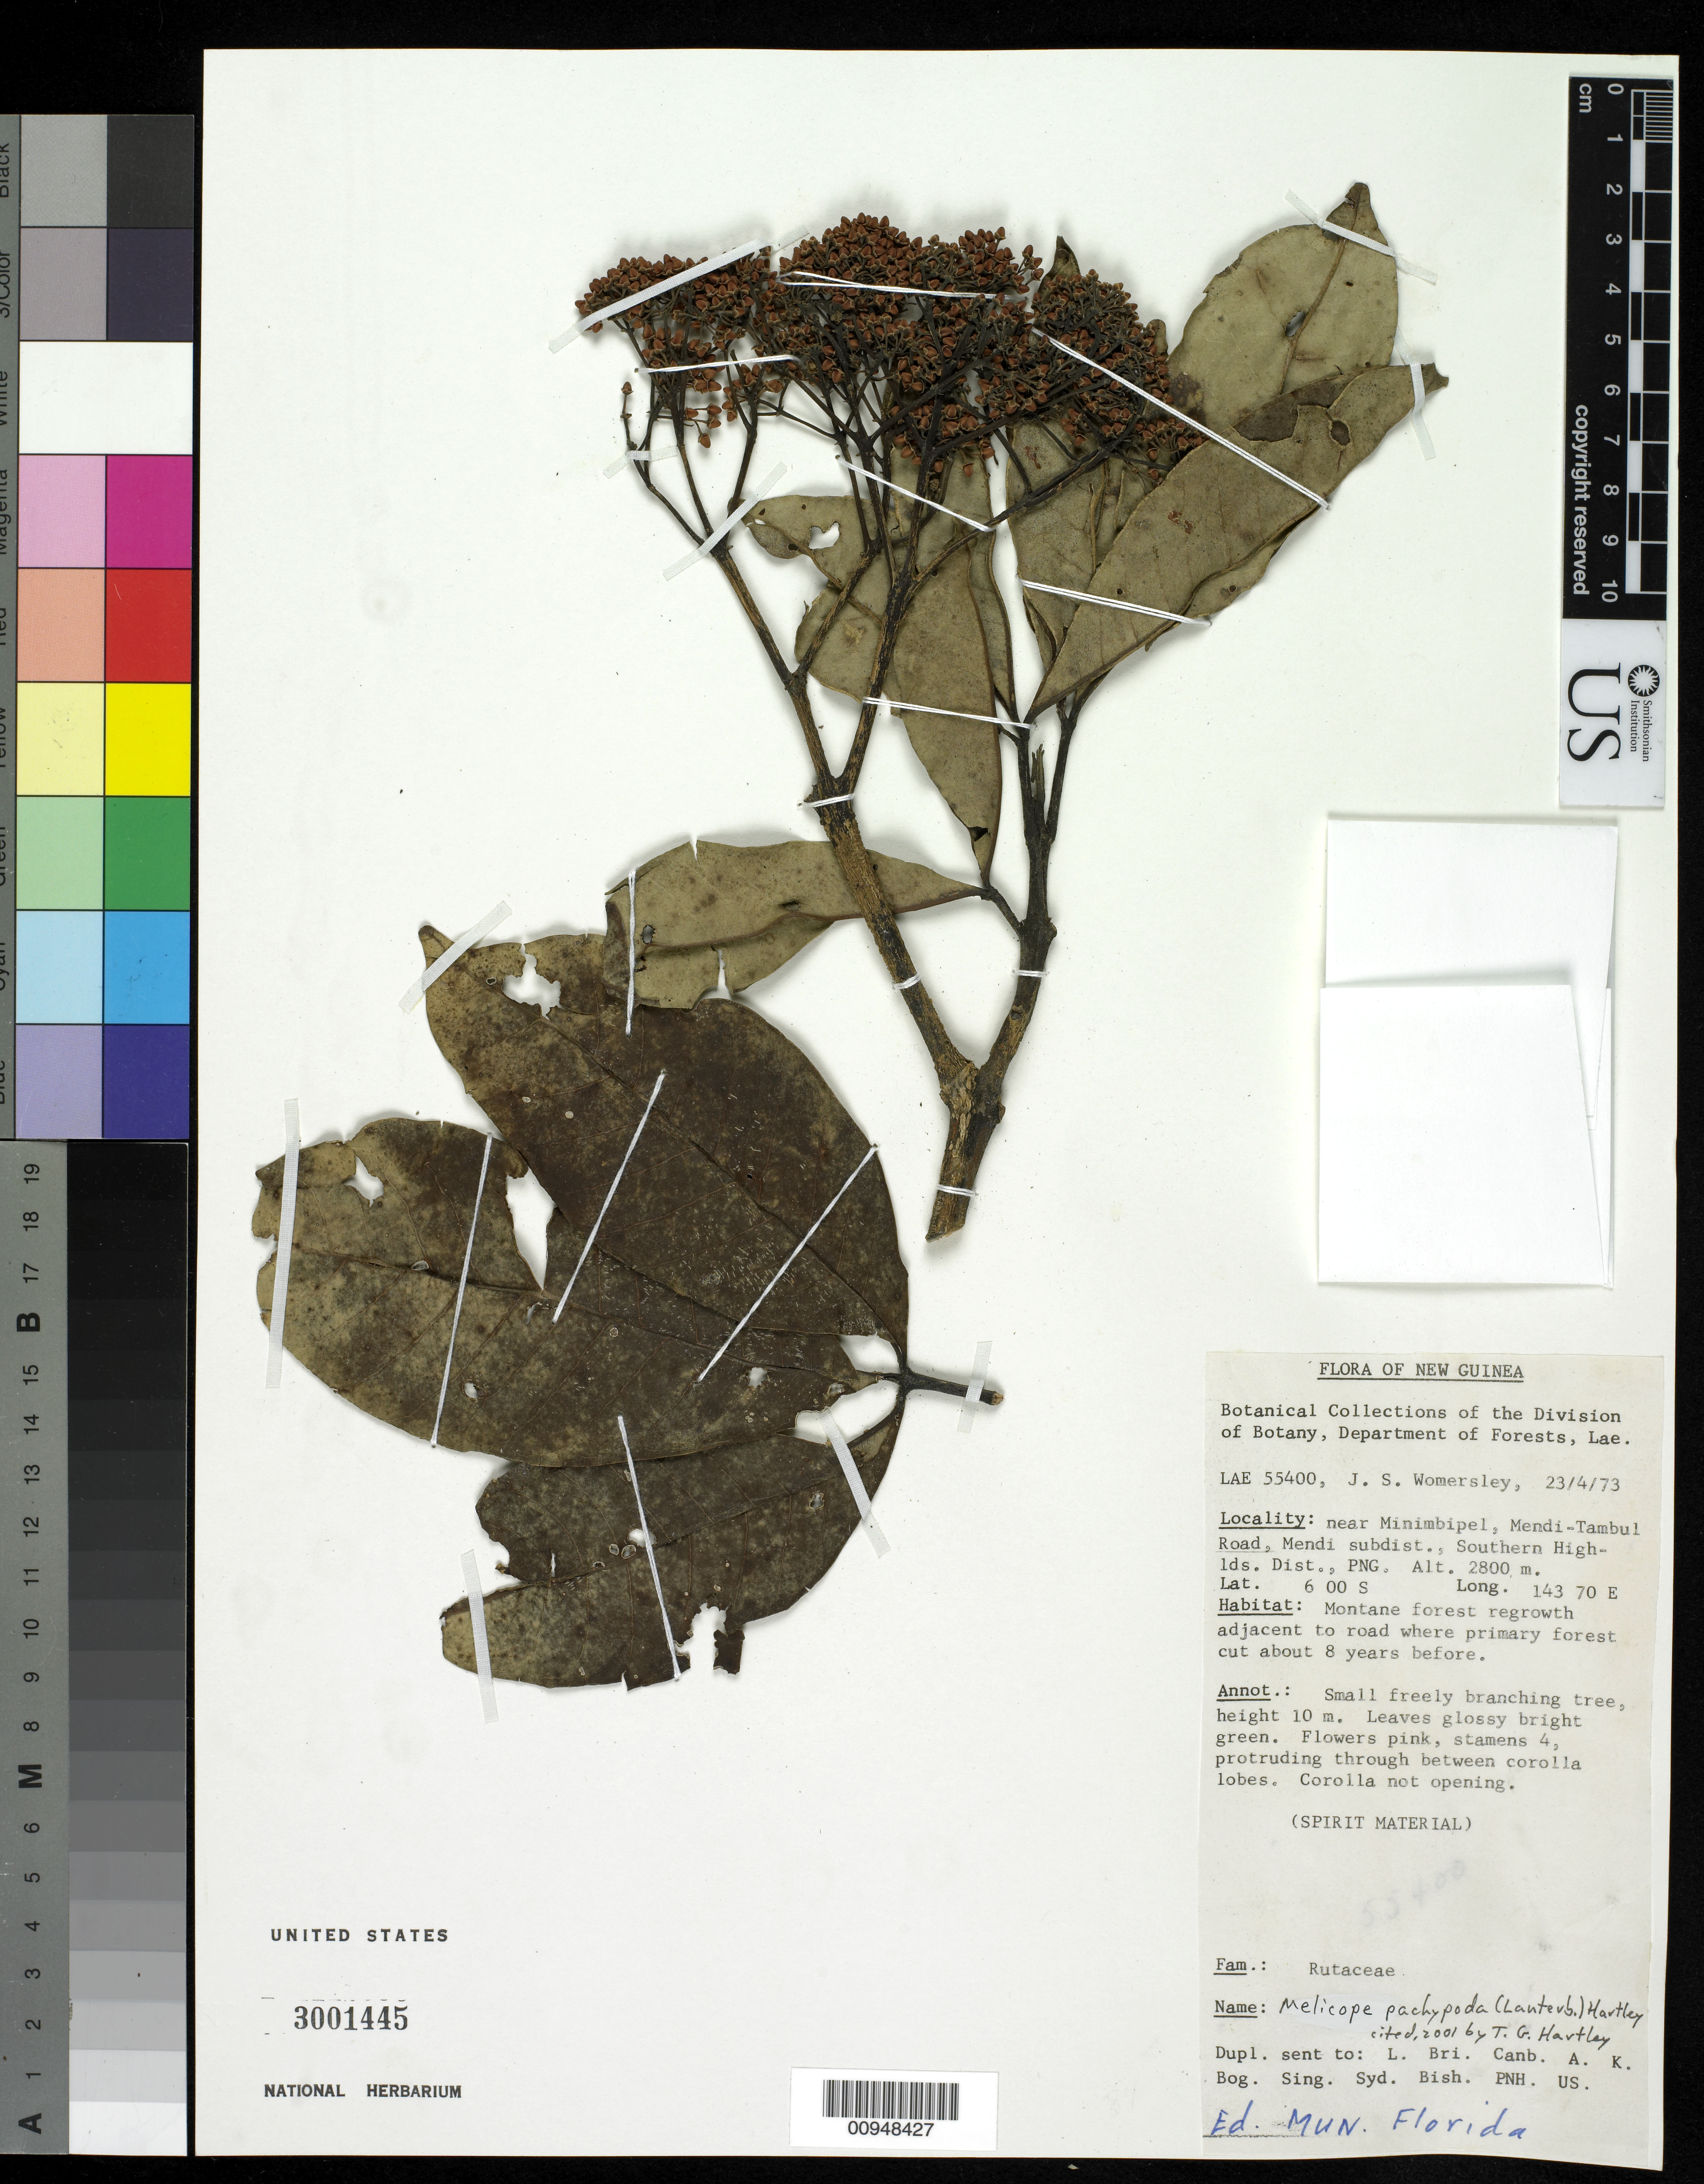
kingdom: Plantae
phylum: Tracheophyta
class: Magnoliopsida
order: Sapindales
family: Rutaceae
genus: Melicope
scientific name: Melicope pachypoda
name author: (Lauterb.) T.G. Hartley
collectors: J. S. Womersley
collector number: LAE 55400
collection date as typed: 23 Apr 1973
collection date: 1973-04-23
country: Papua New Guinea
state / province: Southern Highlands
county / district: Mendi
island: New Guinea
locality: near MinimMendi-Tambul Road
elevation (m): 2800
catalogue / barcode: US 3001445